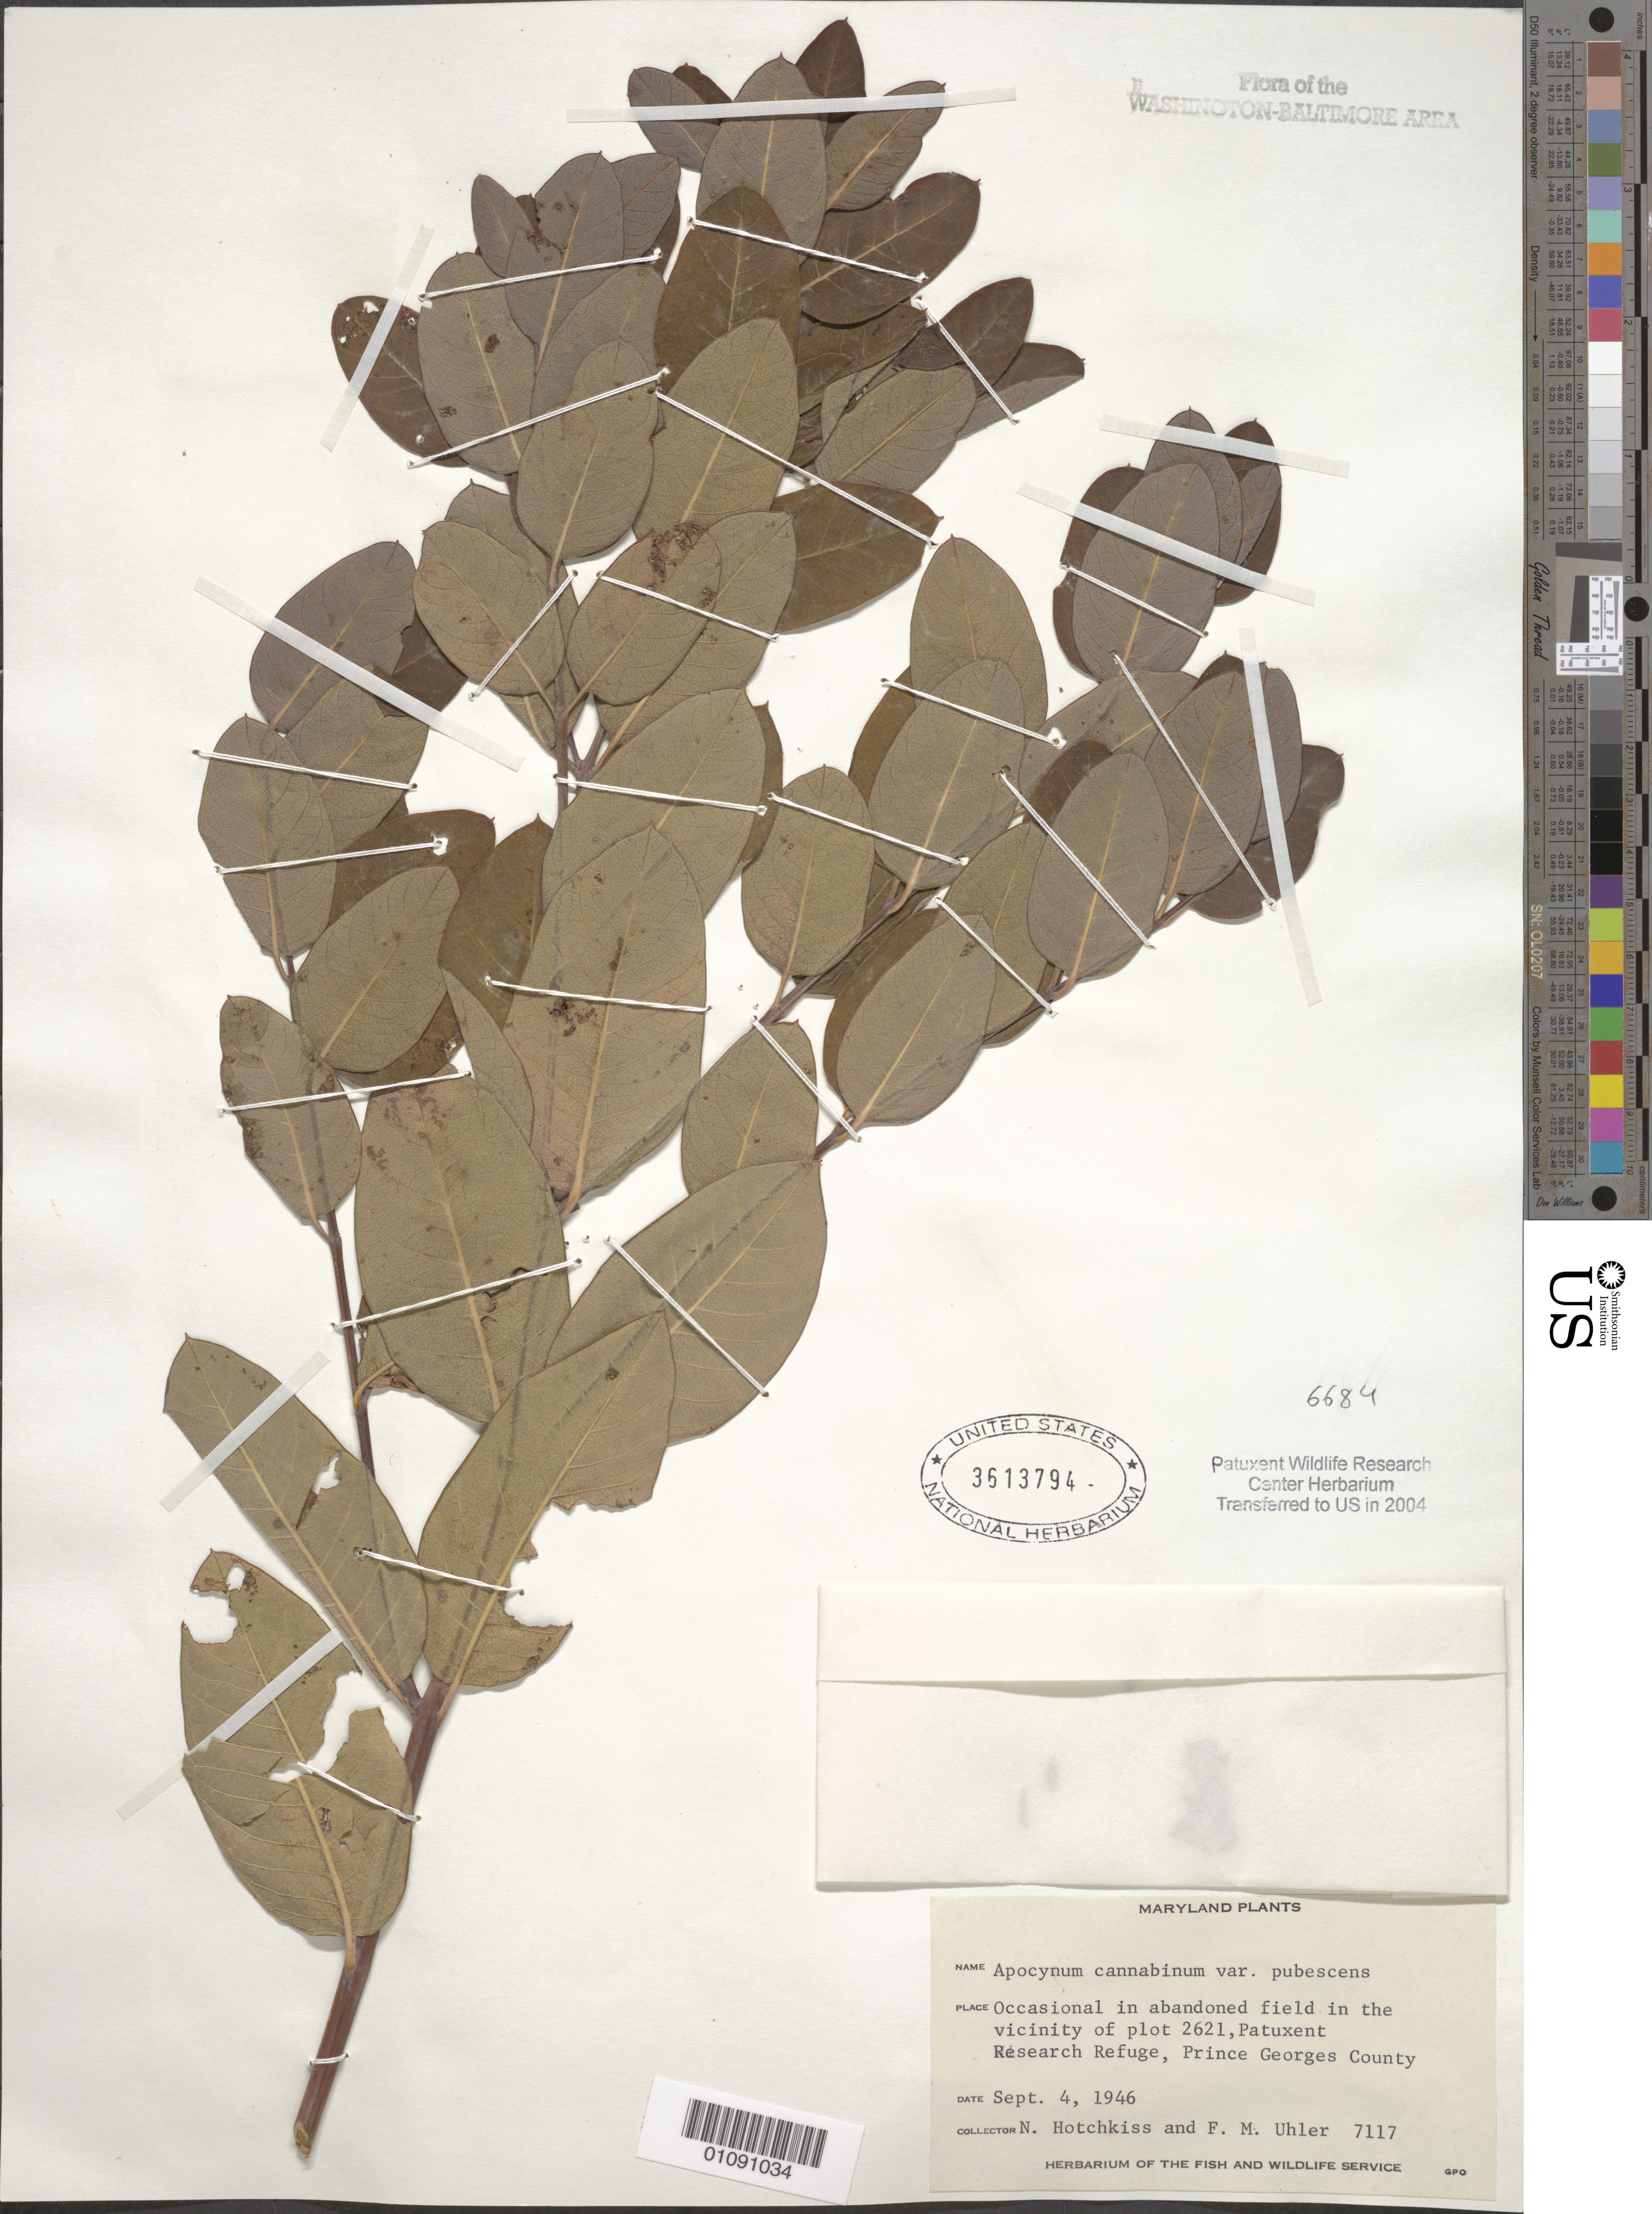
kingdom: Plantae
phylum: Tracheophyta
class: Magnoliopsida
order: Gentianales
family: Apocynaceae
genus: Apocynum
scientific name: Apocynum cannabinum var. pubescens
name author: (Mitch. ex R. Br.) A. DC.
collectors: N. Hotchkiss & F. M. Uhler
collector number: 7117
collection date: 1946-09-04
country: United States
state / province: Maryland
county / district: Prince George's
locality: Patuxent Wildlife Refuge. Near plot 2621.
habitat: Occasional in abandoned field.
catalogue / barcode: US 3613794